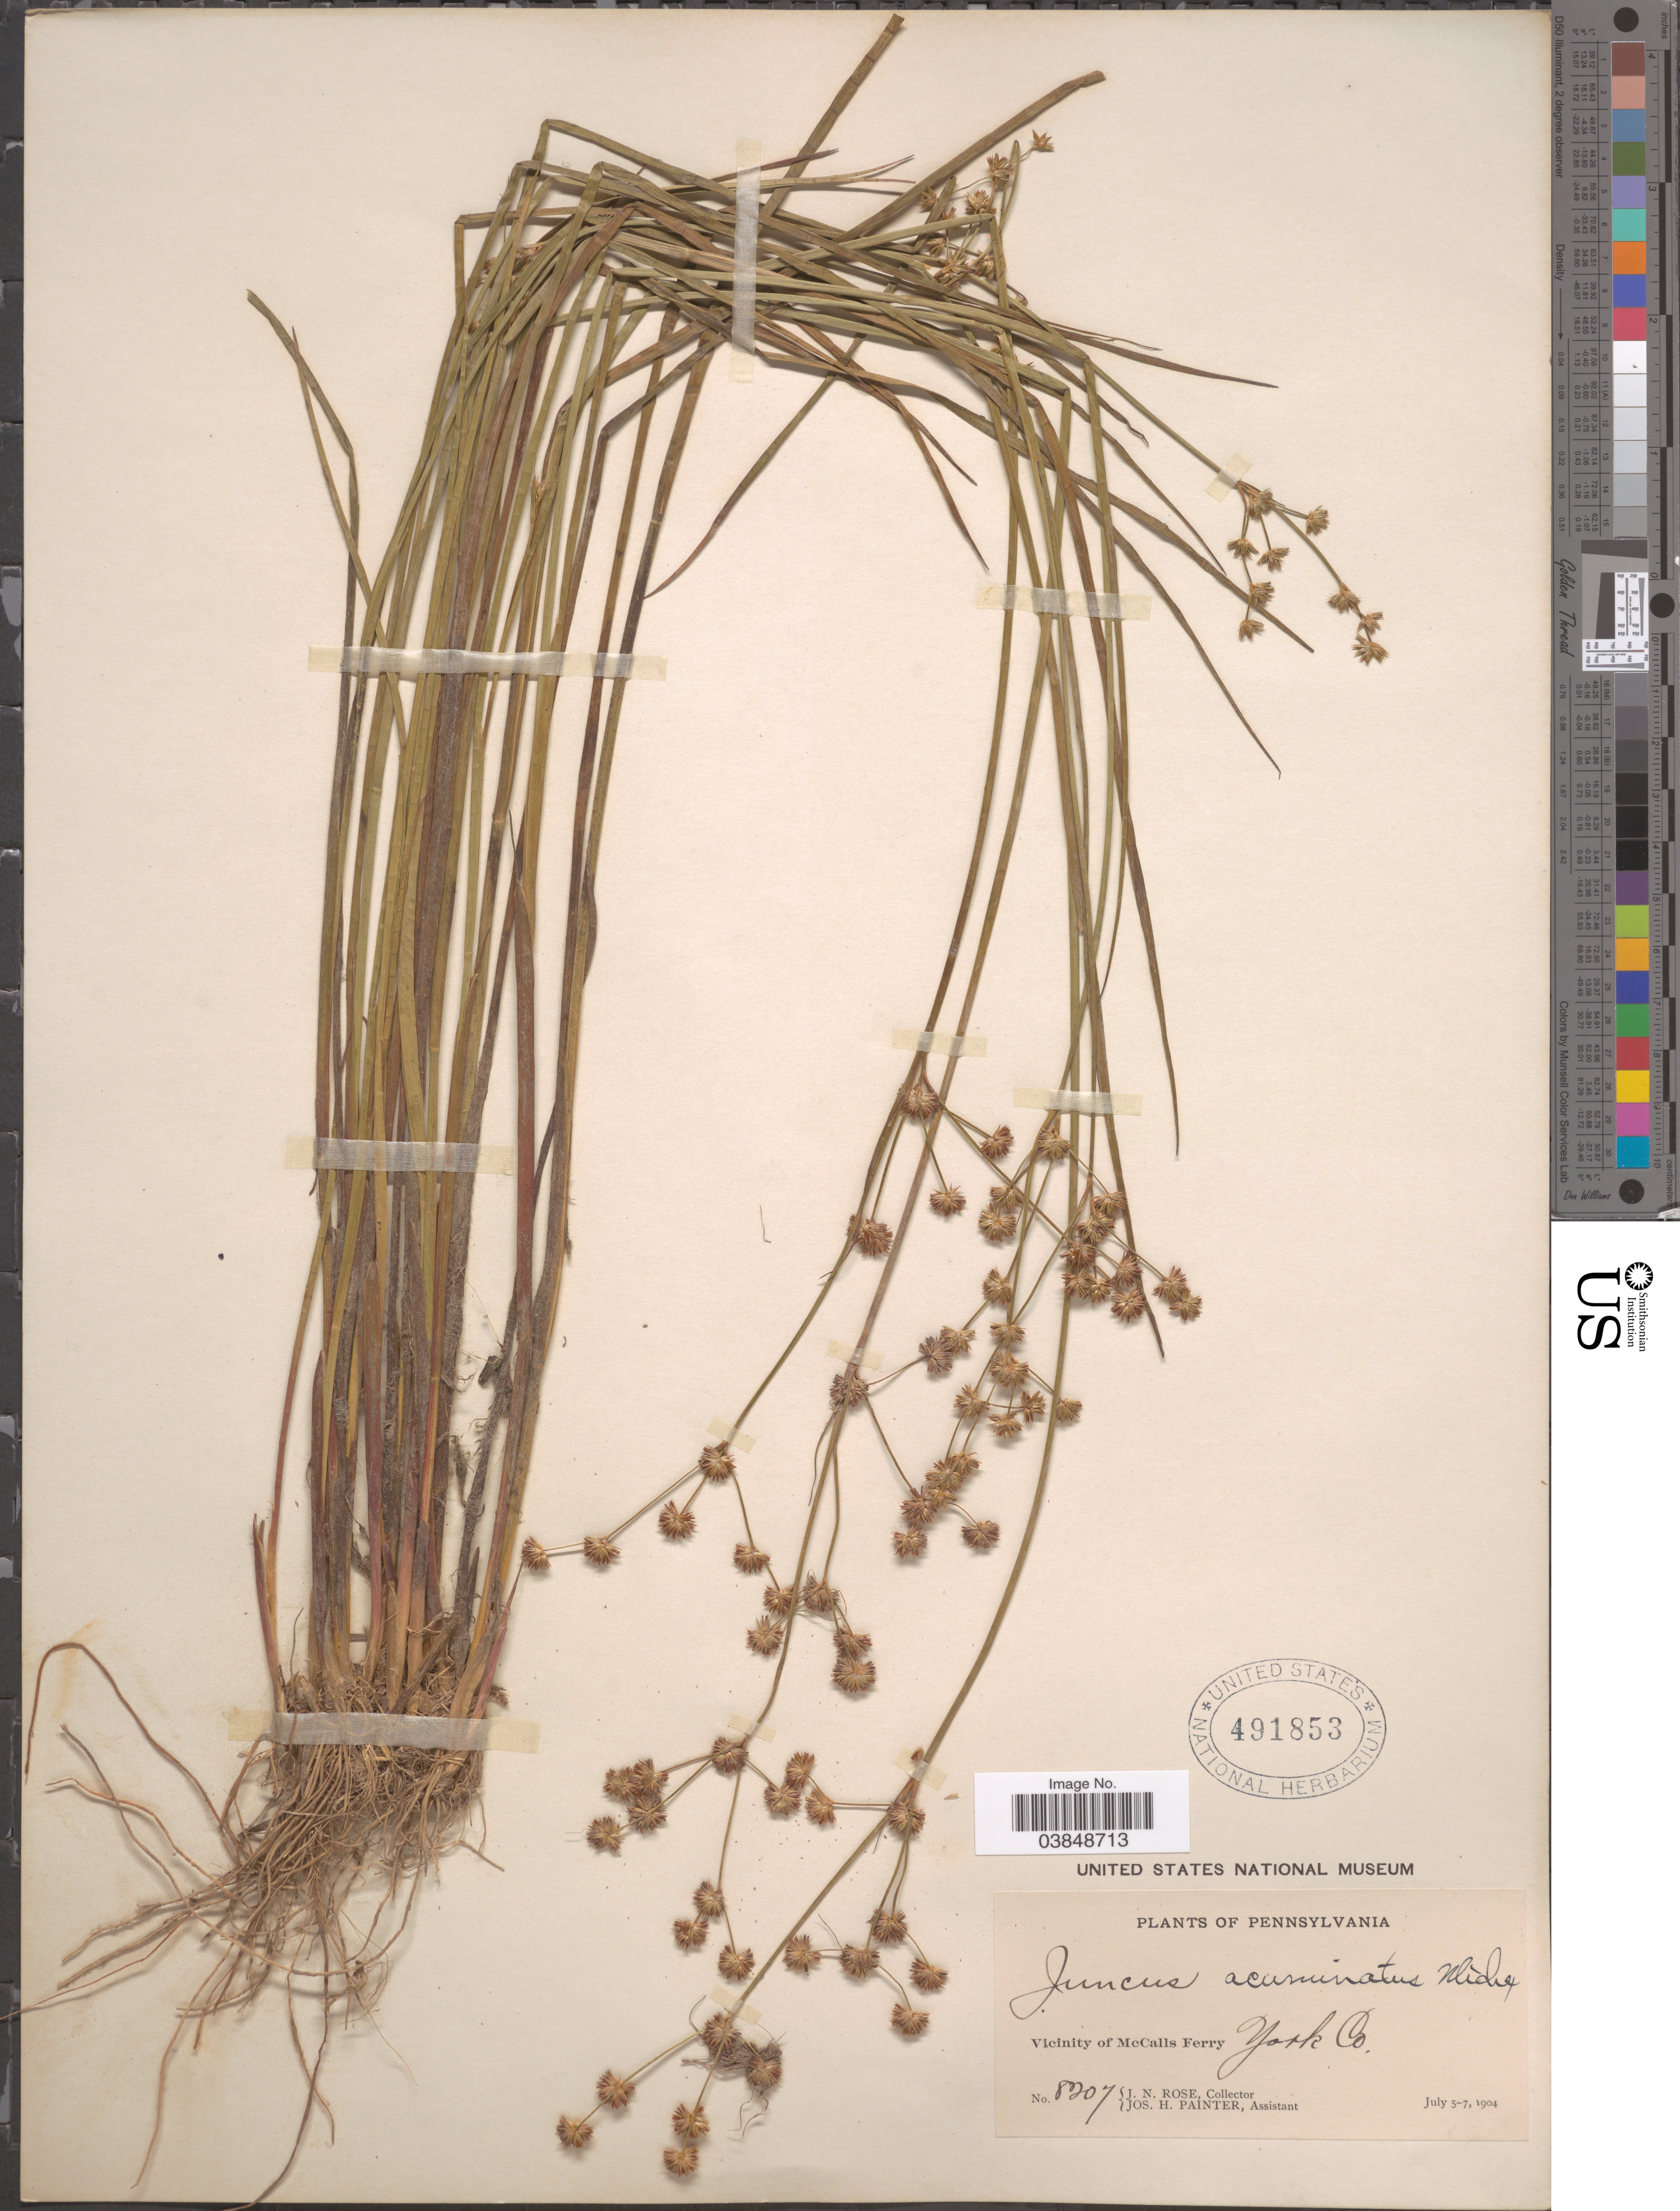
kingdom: Plantae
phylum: Tracheophyta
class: Liliopsida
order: Poales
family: Juncaceae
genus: Juncus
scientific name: Juncus acuminatus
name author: Michx.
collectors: J. N. Rose & J. H. Painter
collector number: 8207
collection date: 1904-07-05/1904-07-07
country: United States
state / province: Pennsylvania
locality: Vicinity of McCalls Ferry. York Co.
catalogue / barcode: US 491853